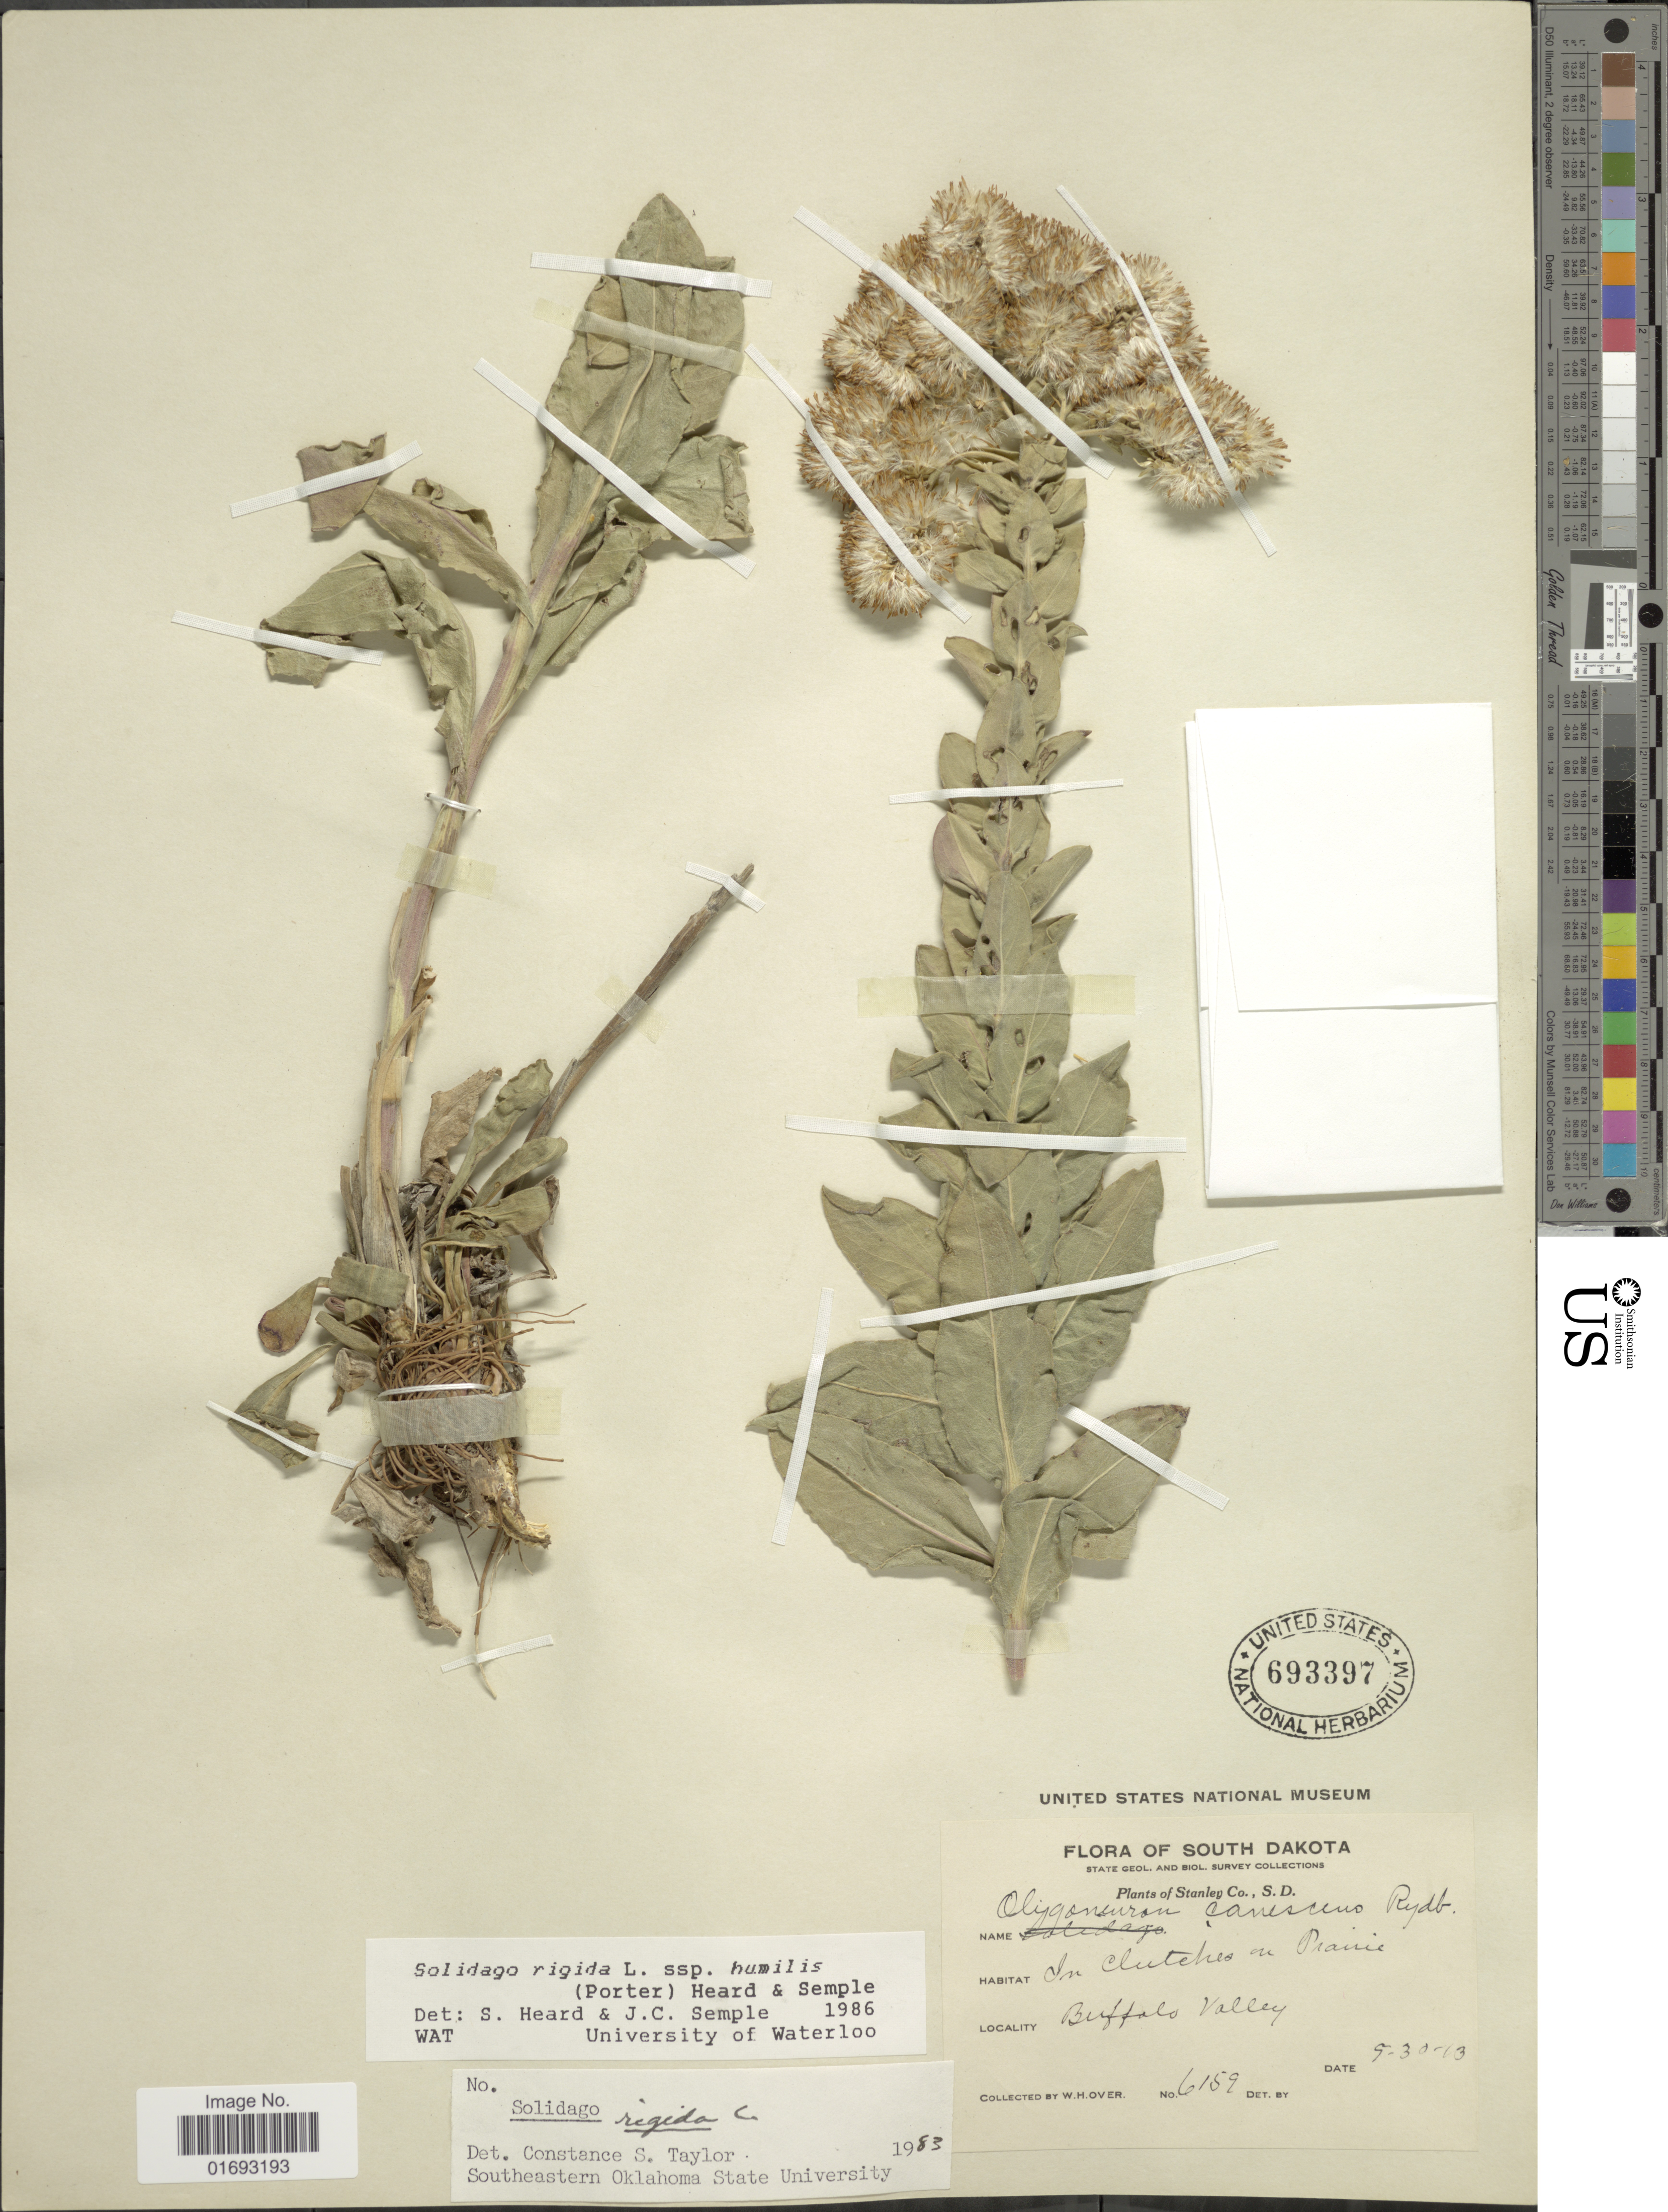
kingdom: Plantae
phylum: Tracheophyta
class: Magnoliopsida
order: Asterales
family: Asteraceae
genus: Oligoneuron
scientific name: Oligoneuron rigidum var. humile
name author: (Porter) G.L. Nesom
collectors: W. Over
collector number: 6159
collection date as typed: Transcribed d/m/y: 30/9/13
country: United States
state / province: South Dakota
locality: Stanley Co., in clutches in Prairie, Buffalo Valley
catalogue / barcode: US 693397